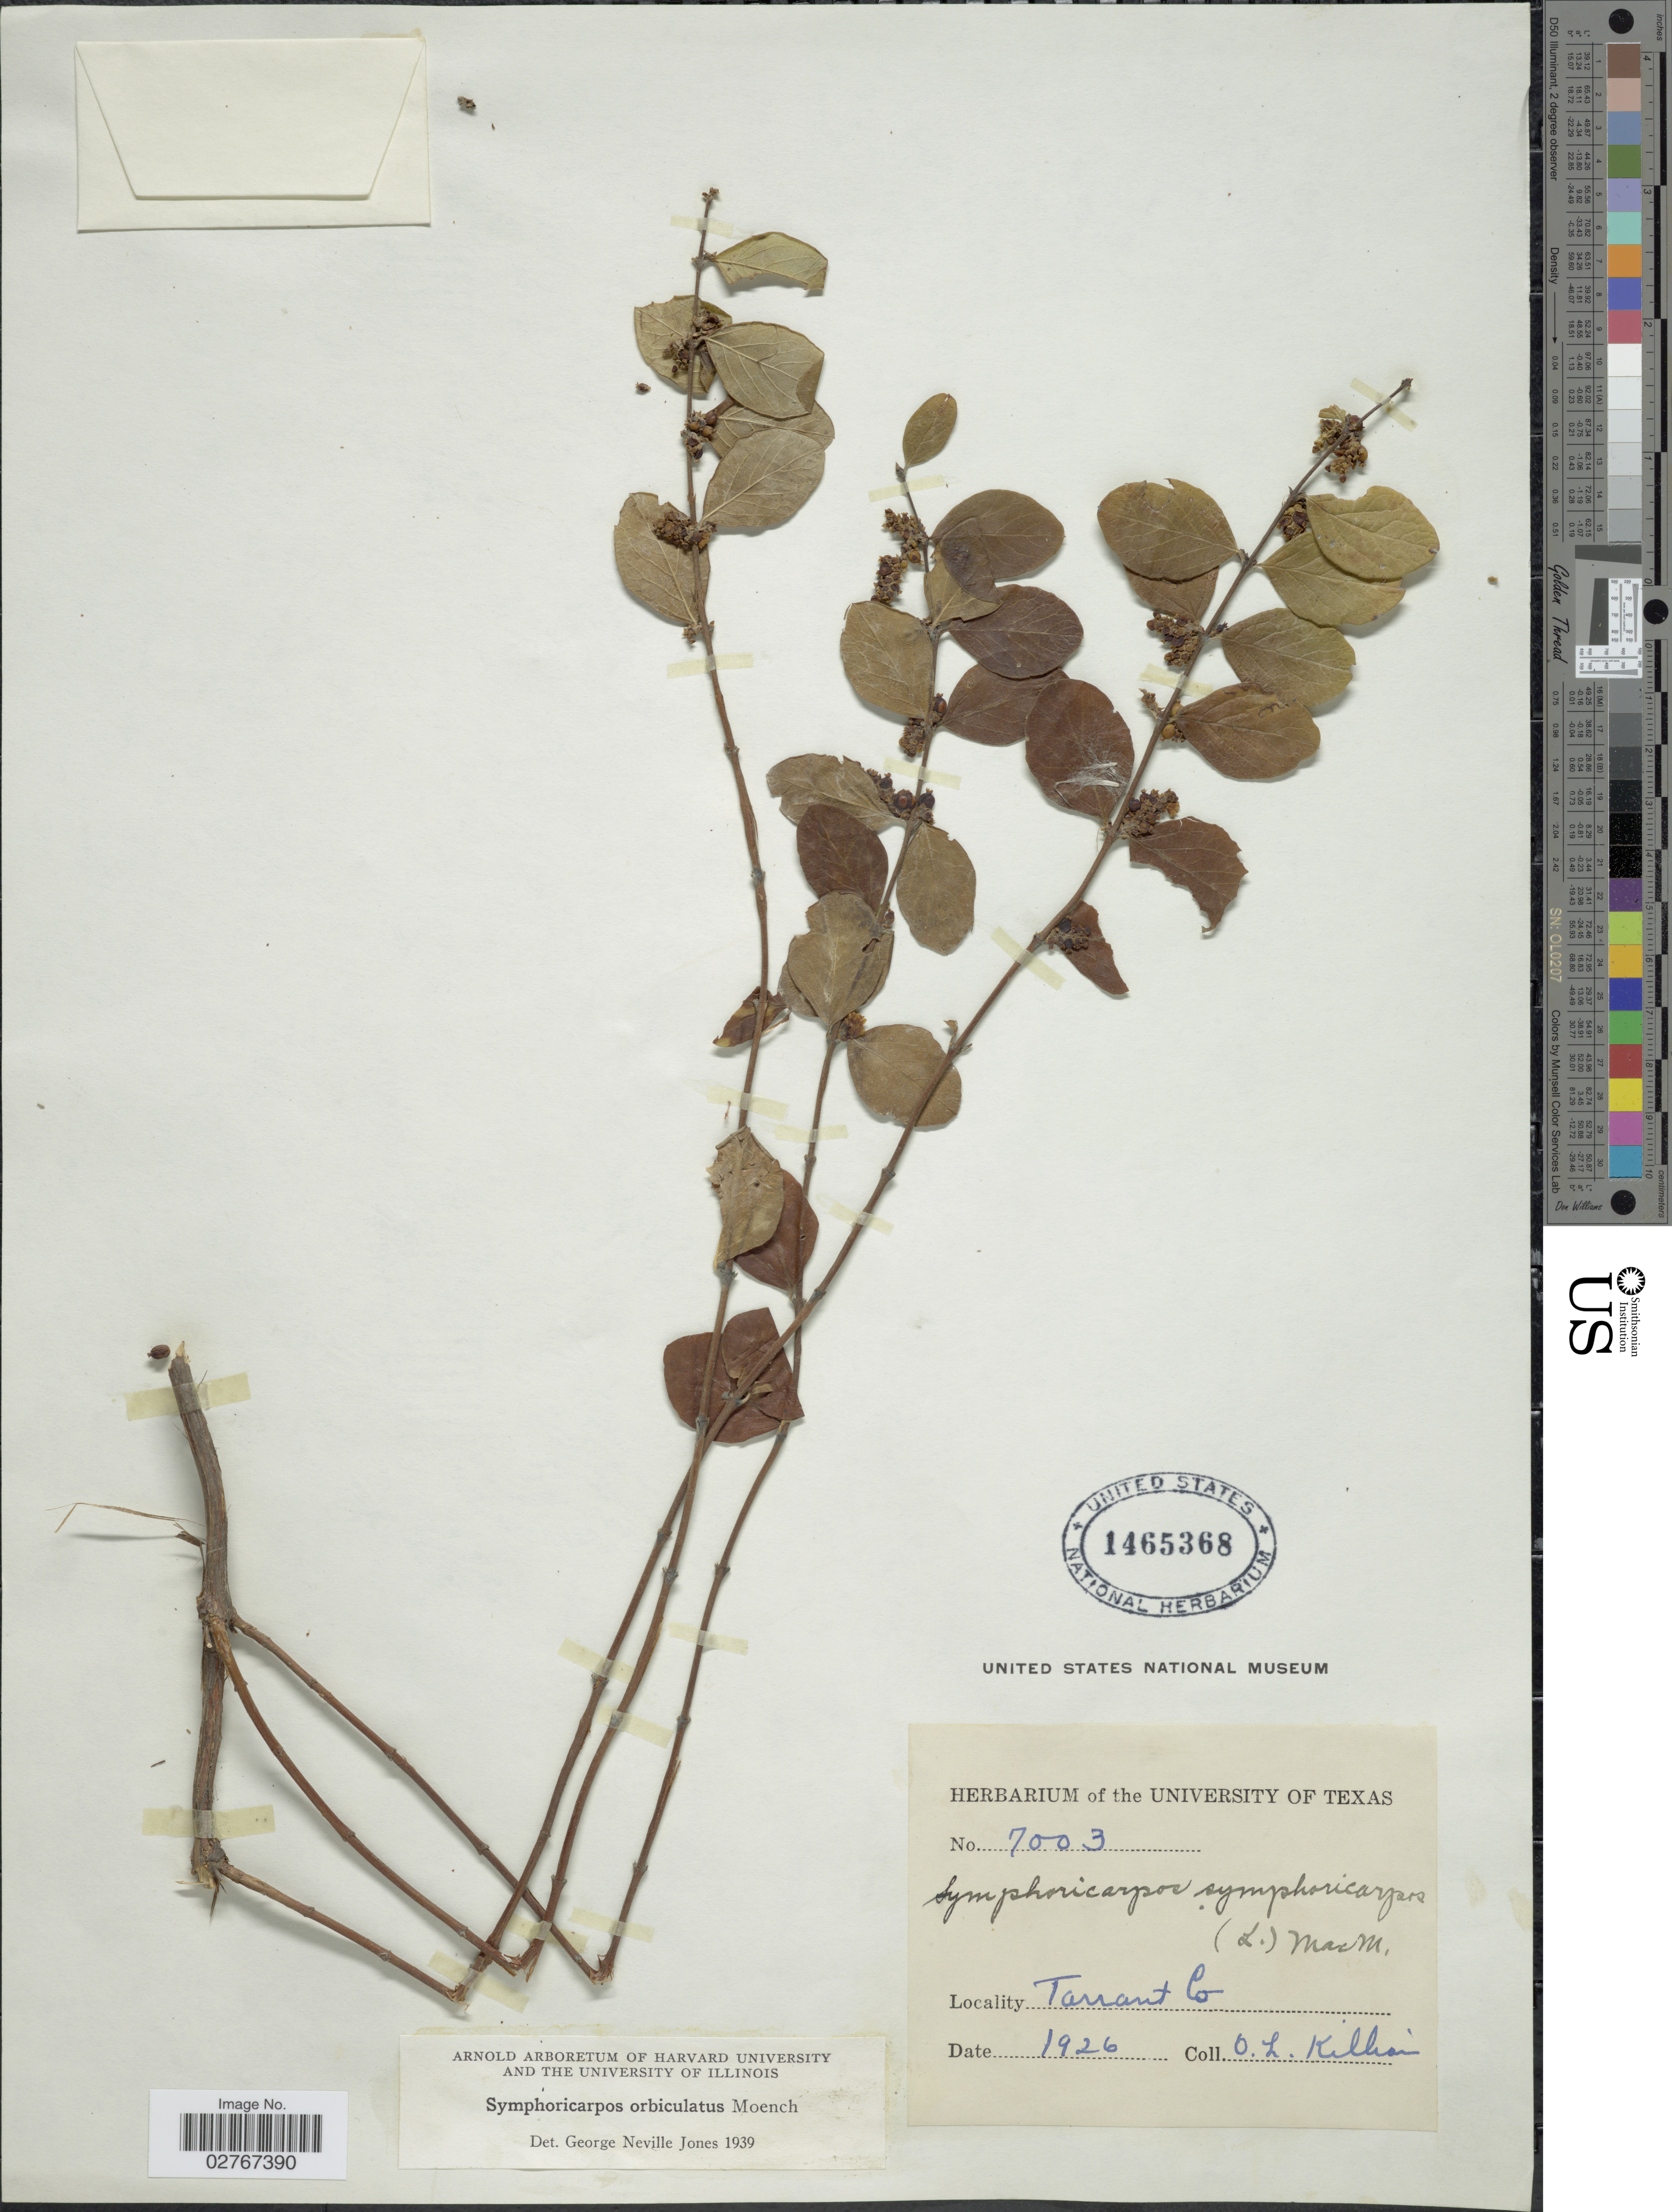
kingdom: Plantae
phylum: Tracheophyta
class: Magnoliopsida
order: Dipsacales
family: Caprifoliaceae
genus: Symphoricarpos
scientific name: Symphoricarpos orbiculatus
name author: Moench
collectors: O. Killian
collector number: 7003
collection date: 1926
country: United States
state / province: Texas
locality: Tarrant Co.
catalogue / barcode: US 1465368